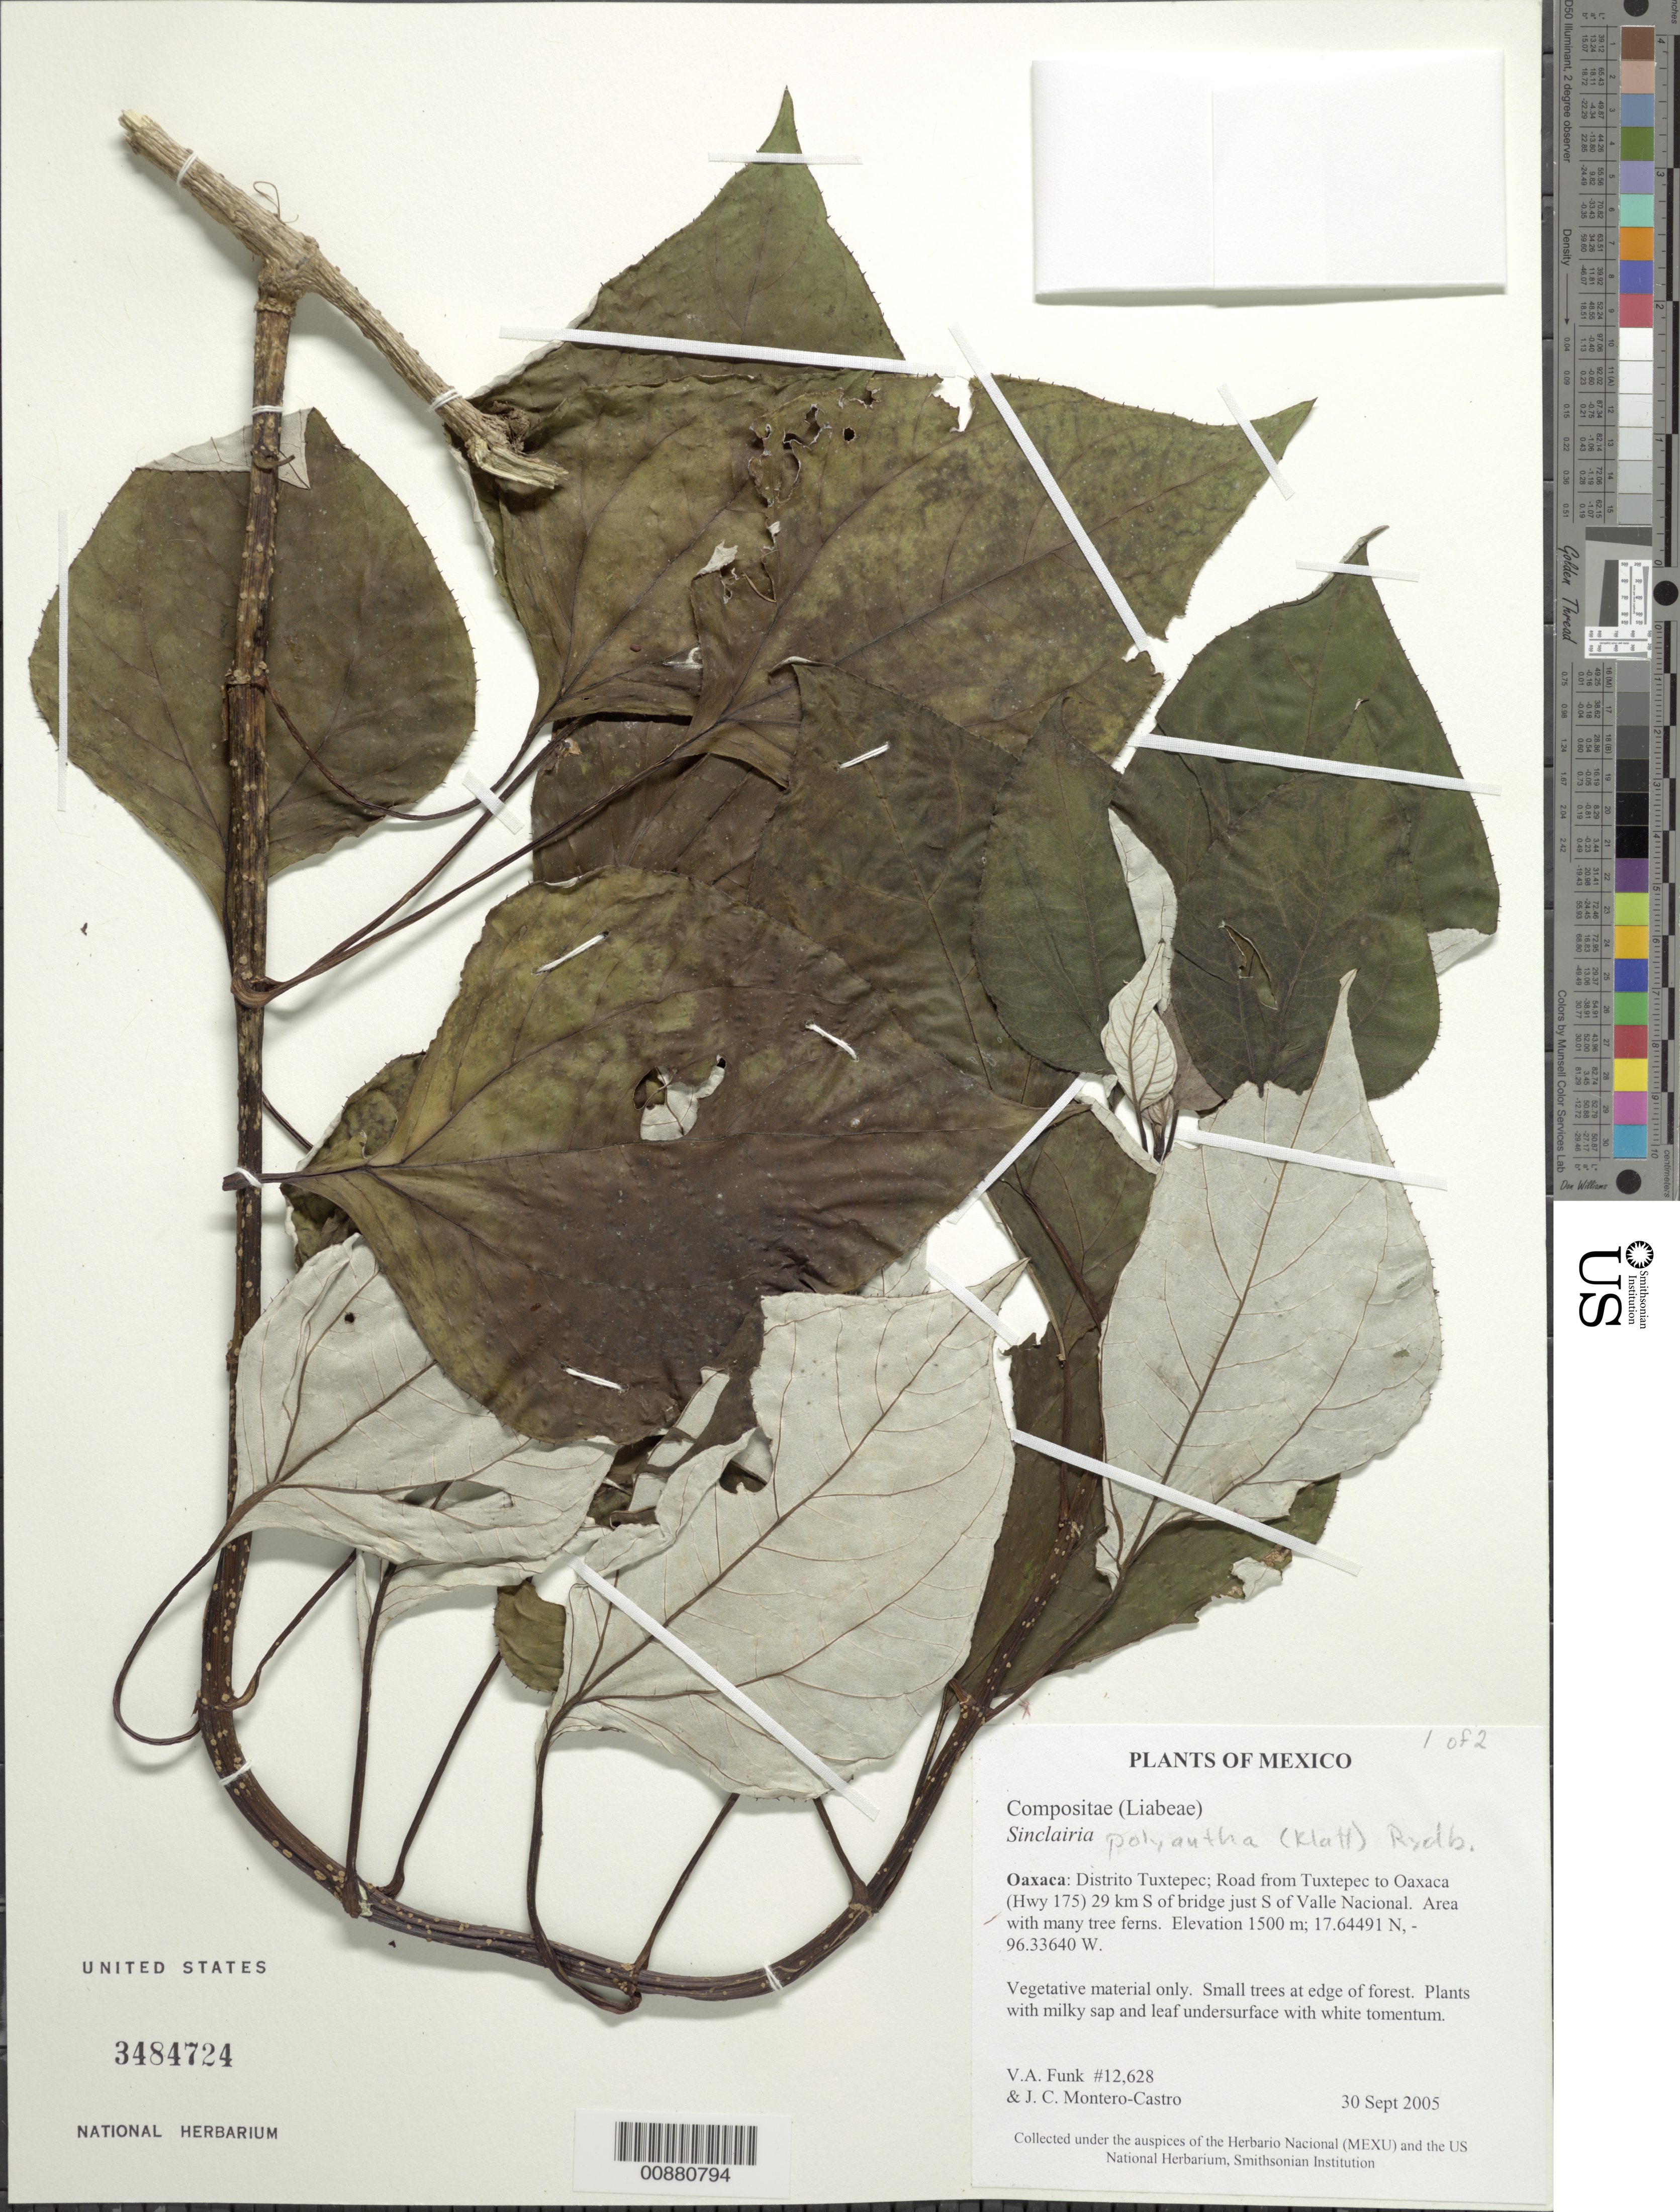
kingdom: Plantae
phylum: Tracheophyta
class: Magnoliopsida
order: Asterales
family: Asteraceae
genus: Sinclairia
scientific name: Sinclairia polyantha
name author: (Klatt) Rydb.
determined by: Funk, Vicki A., (BOT), Smithsonian Institution - National Museum of Natural History (UNITED STATES)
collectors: V. Funk & J. Montero-Castro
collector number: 12628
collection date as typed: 30 September 2005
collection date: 2005-09-30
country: Mexico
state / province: Oaxaca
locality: Dist. Tuxtepec; road from Tuxtepec to Oaxaca (Hwy 175), 29 km S of bridge just S of Valle Nacional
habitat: Area with many tree ferns; along edge of forest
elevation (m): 1500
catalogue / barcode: US 3484724